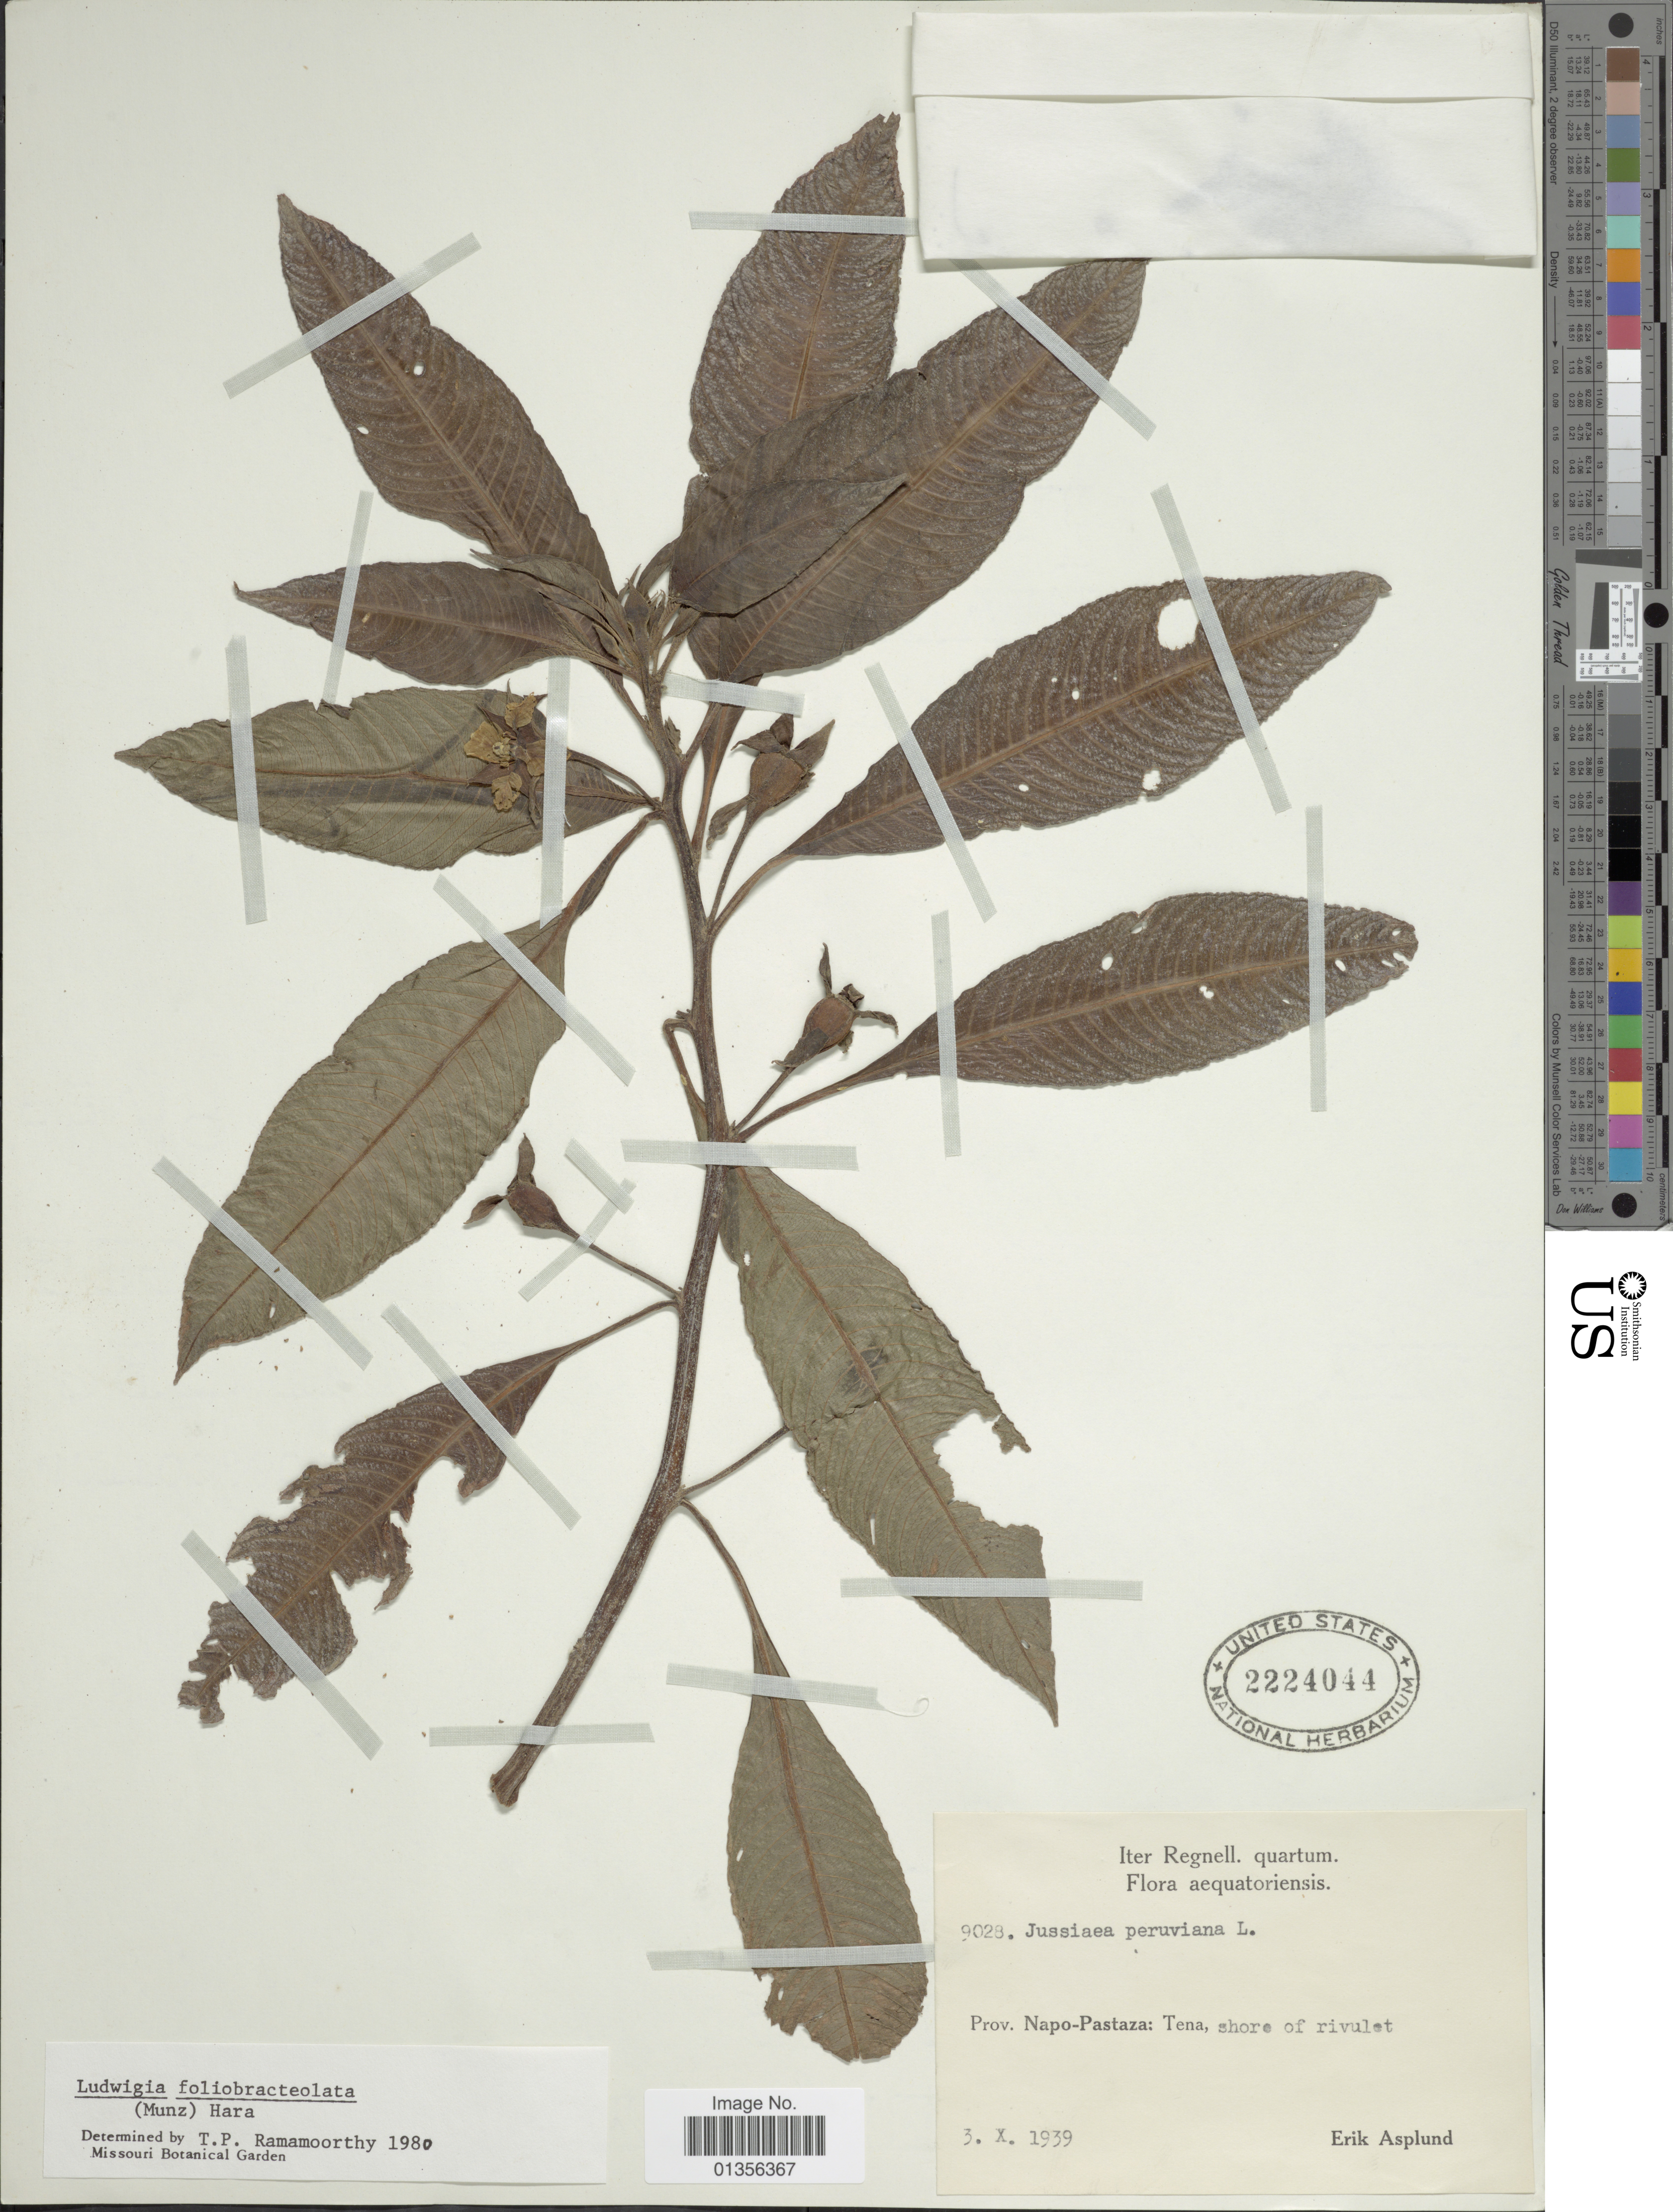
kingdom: Plantae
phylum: Tracheophyta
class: Magnoliopsida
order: Myrtales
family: Onagraceae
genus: Ludwigia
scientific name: Ludwigia foliobracteolata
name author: (Munz) H. Hara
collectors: E. Asplund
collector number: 9028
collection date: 1939-10-03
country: Ecuador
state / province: Napo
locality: Prov. Napo-Pastaza: Tena, shore of rivulet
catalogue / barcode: US 2224044